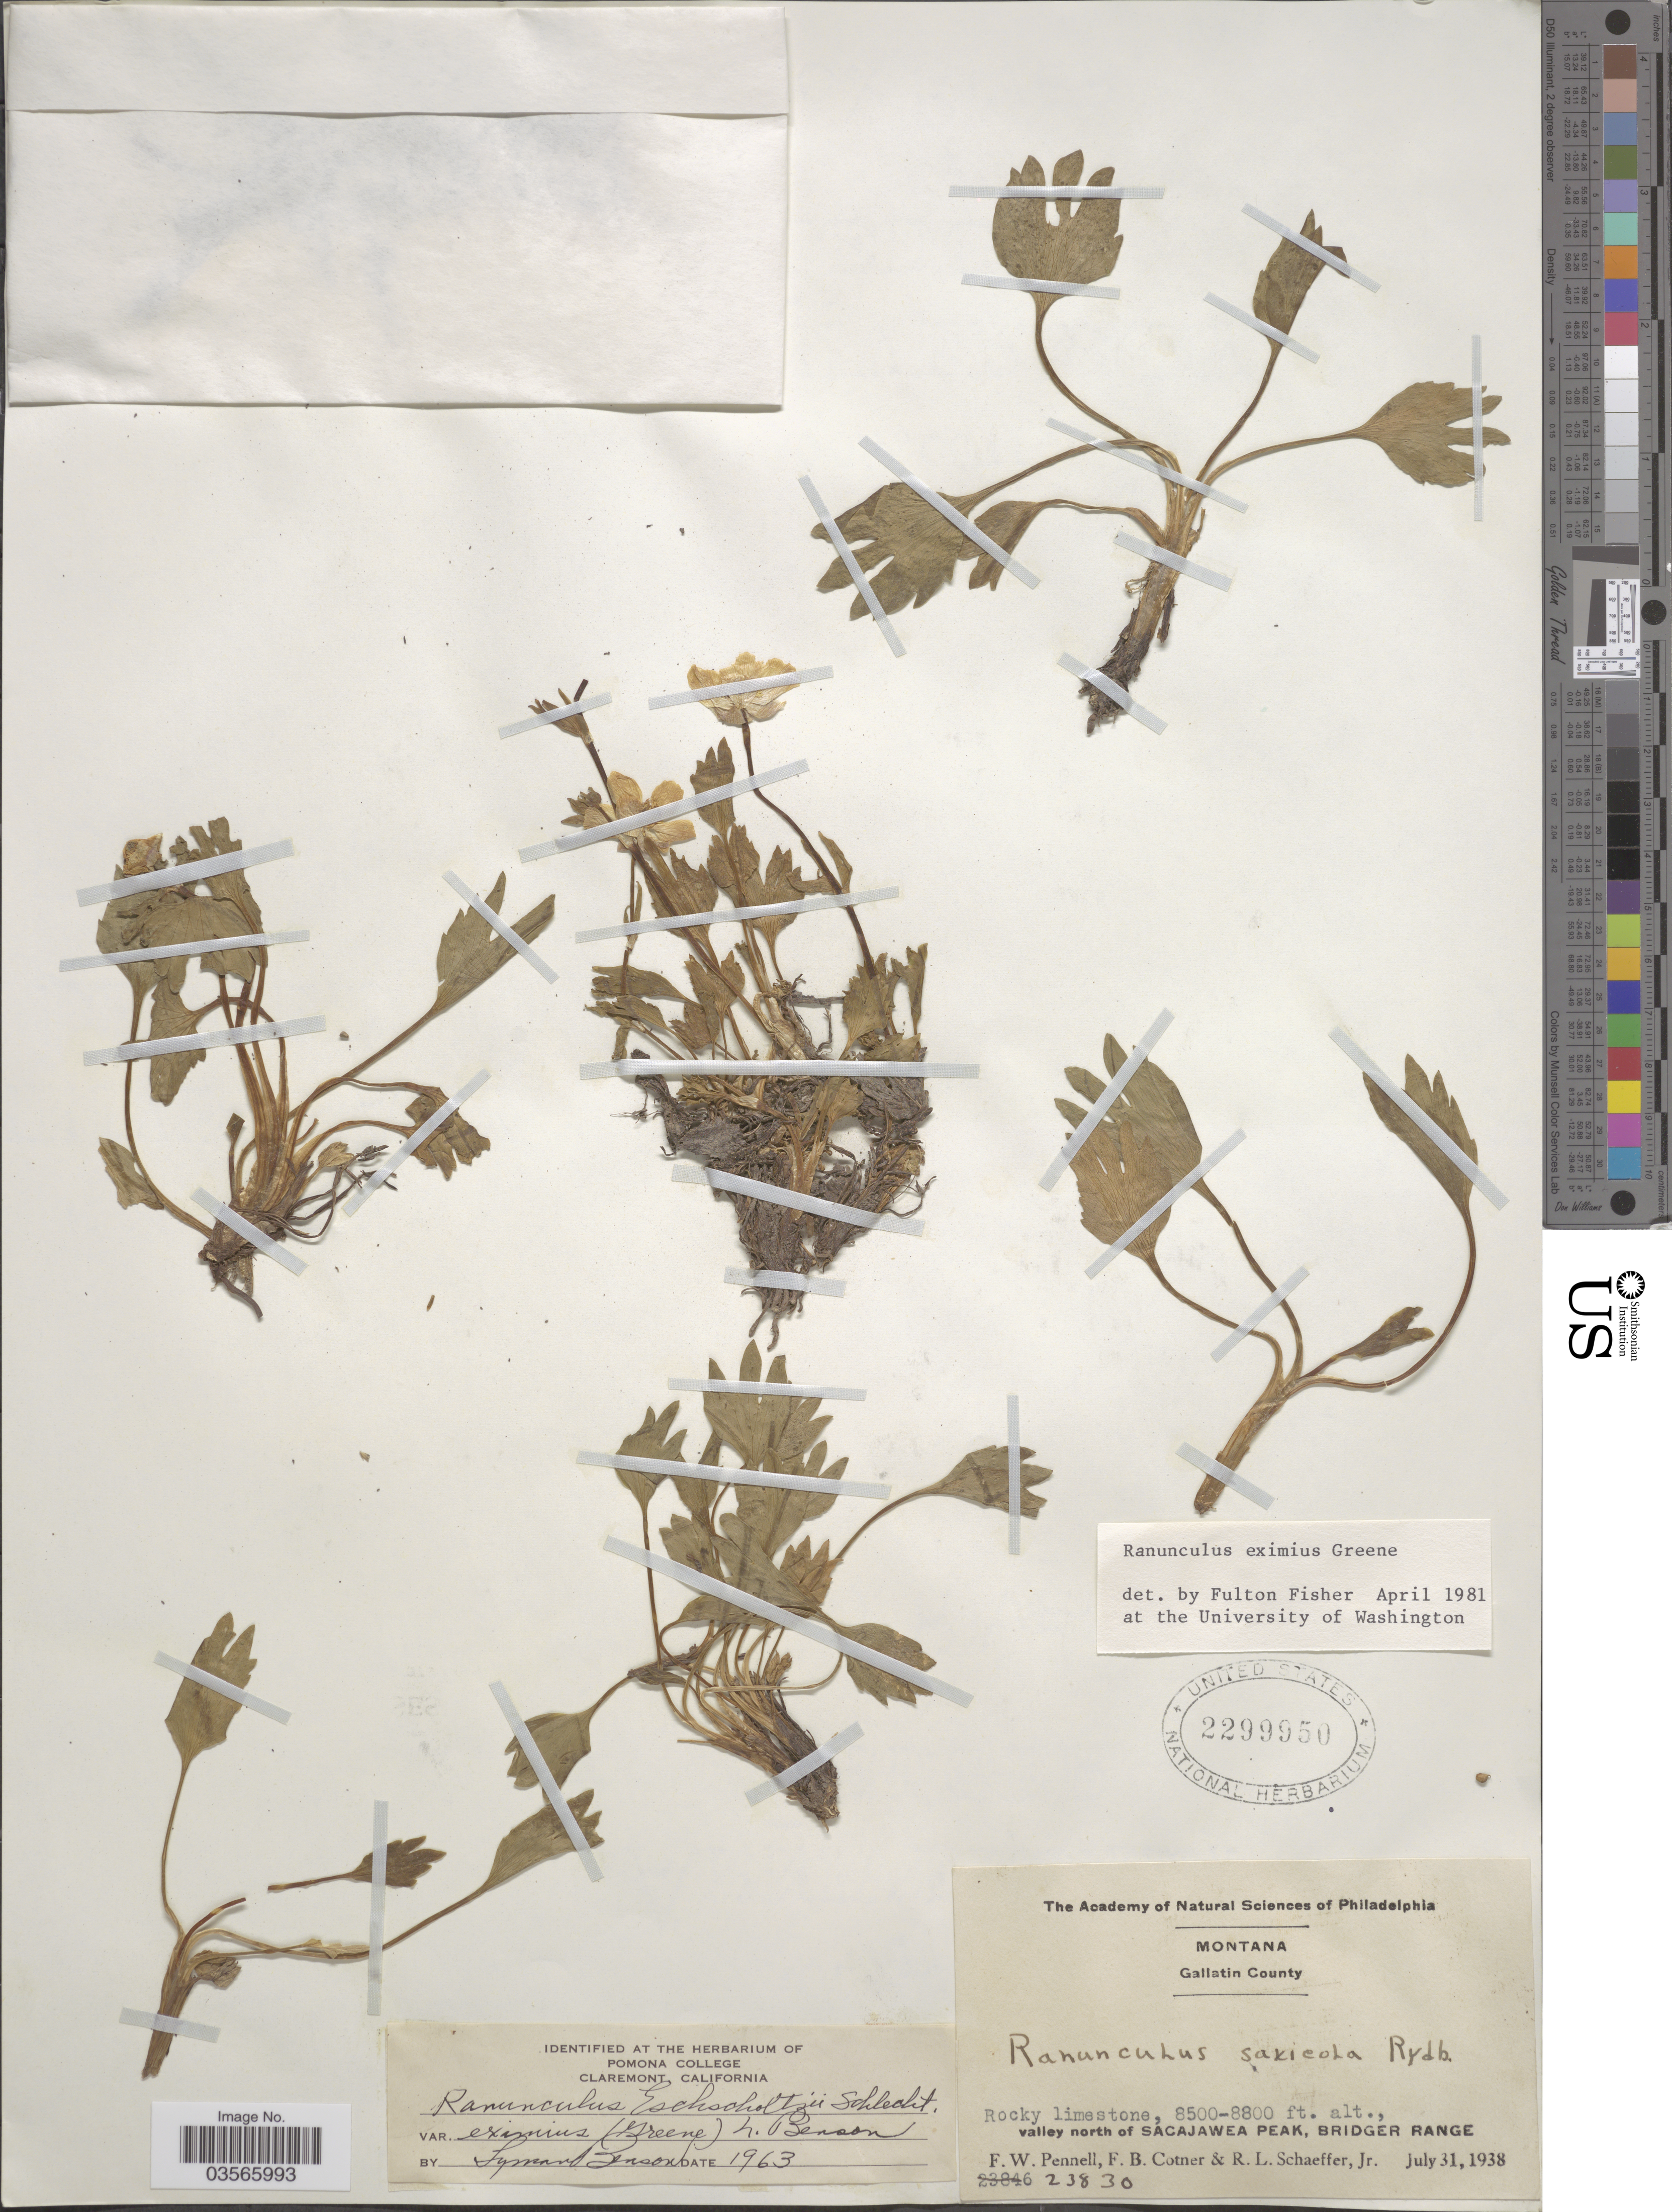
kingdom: Plantae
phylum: Tracheophyta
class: Magnoliopsida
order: Ranunculales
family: Ranunculaceae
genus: Ranunculus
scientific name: Ranunculus eximius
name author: Greene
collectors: F. W. Pennell, F. Cotner & R. L. Schaeffer Jr.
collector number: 23830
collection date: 1938-07-31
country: United States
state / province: Montana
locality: Gallatin County. Valley north of Sacajawea Peak, Bridger Range.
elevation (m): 2591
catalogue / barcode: US 2299950